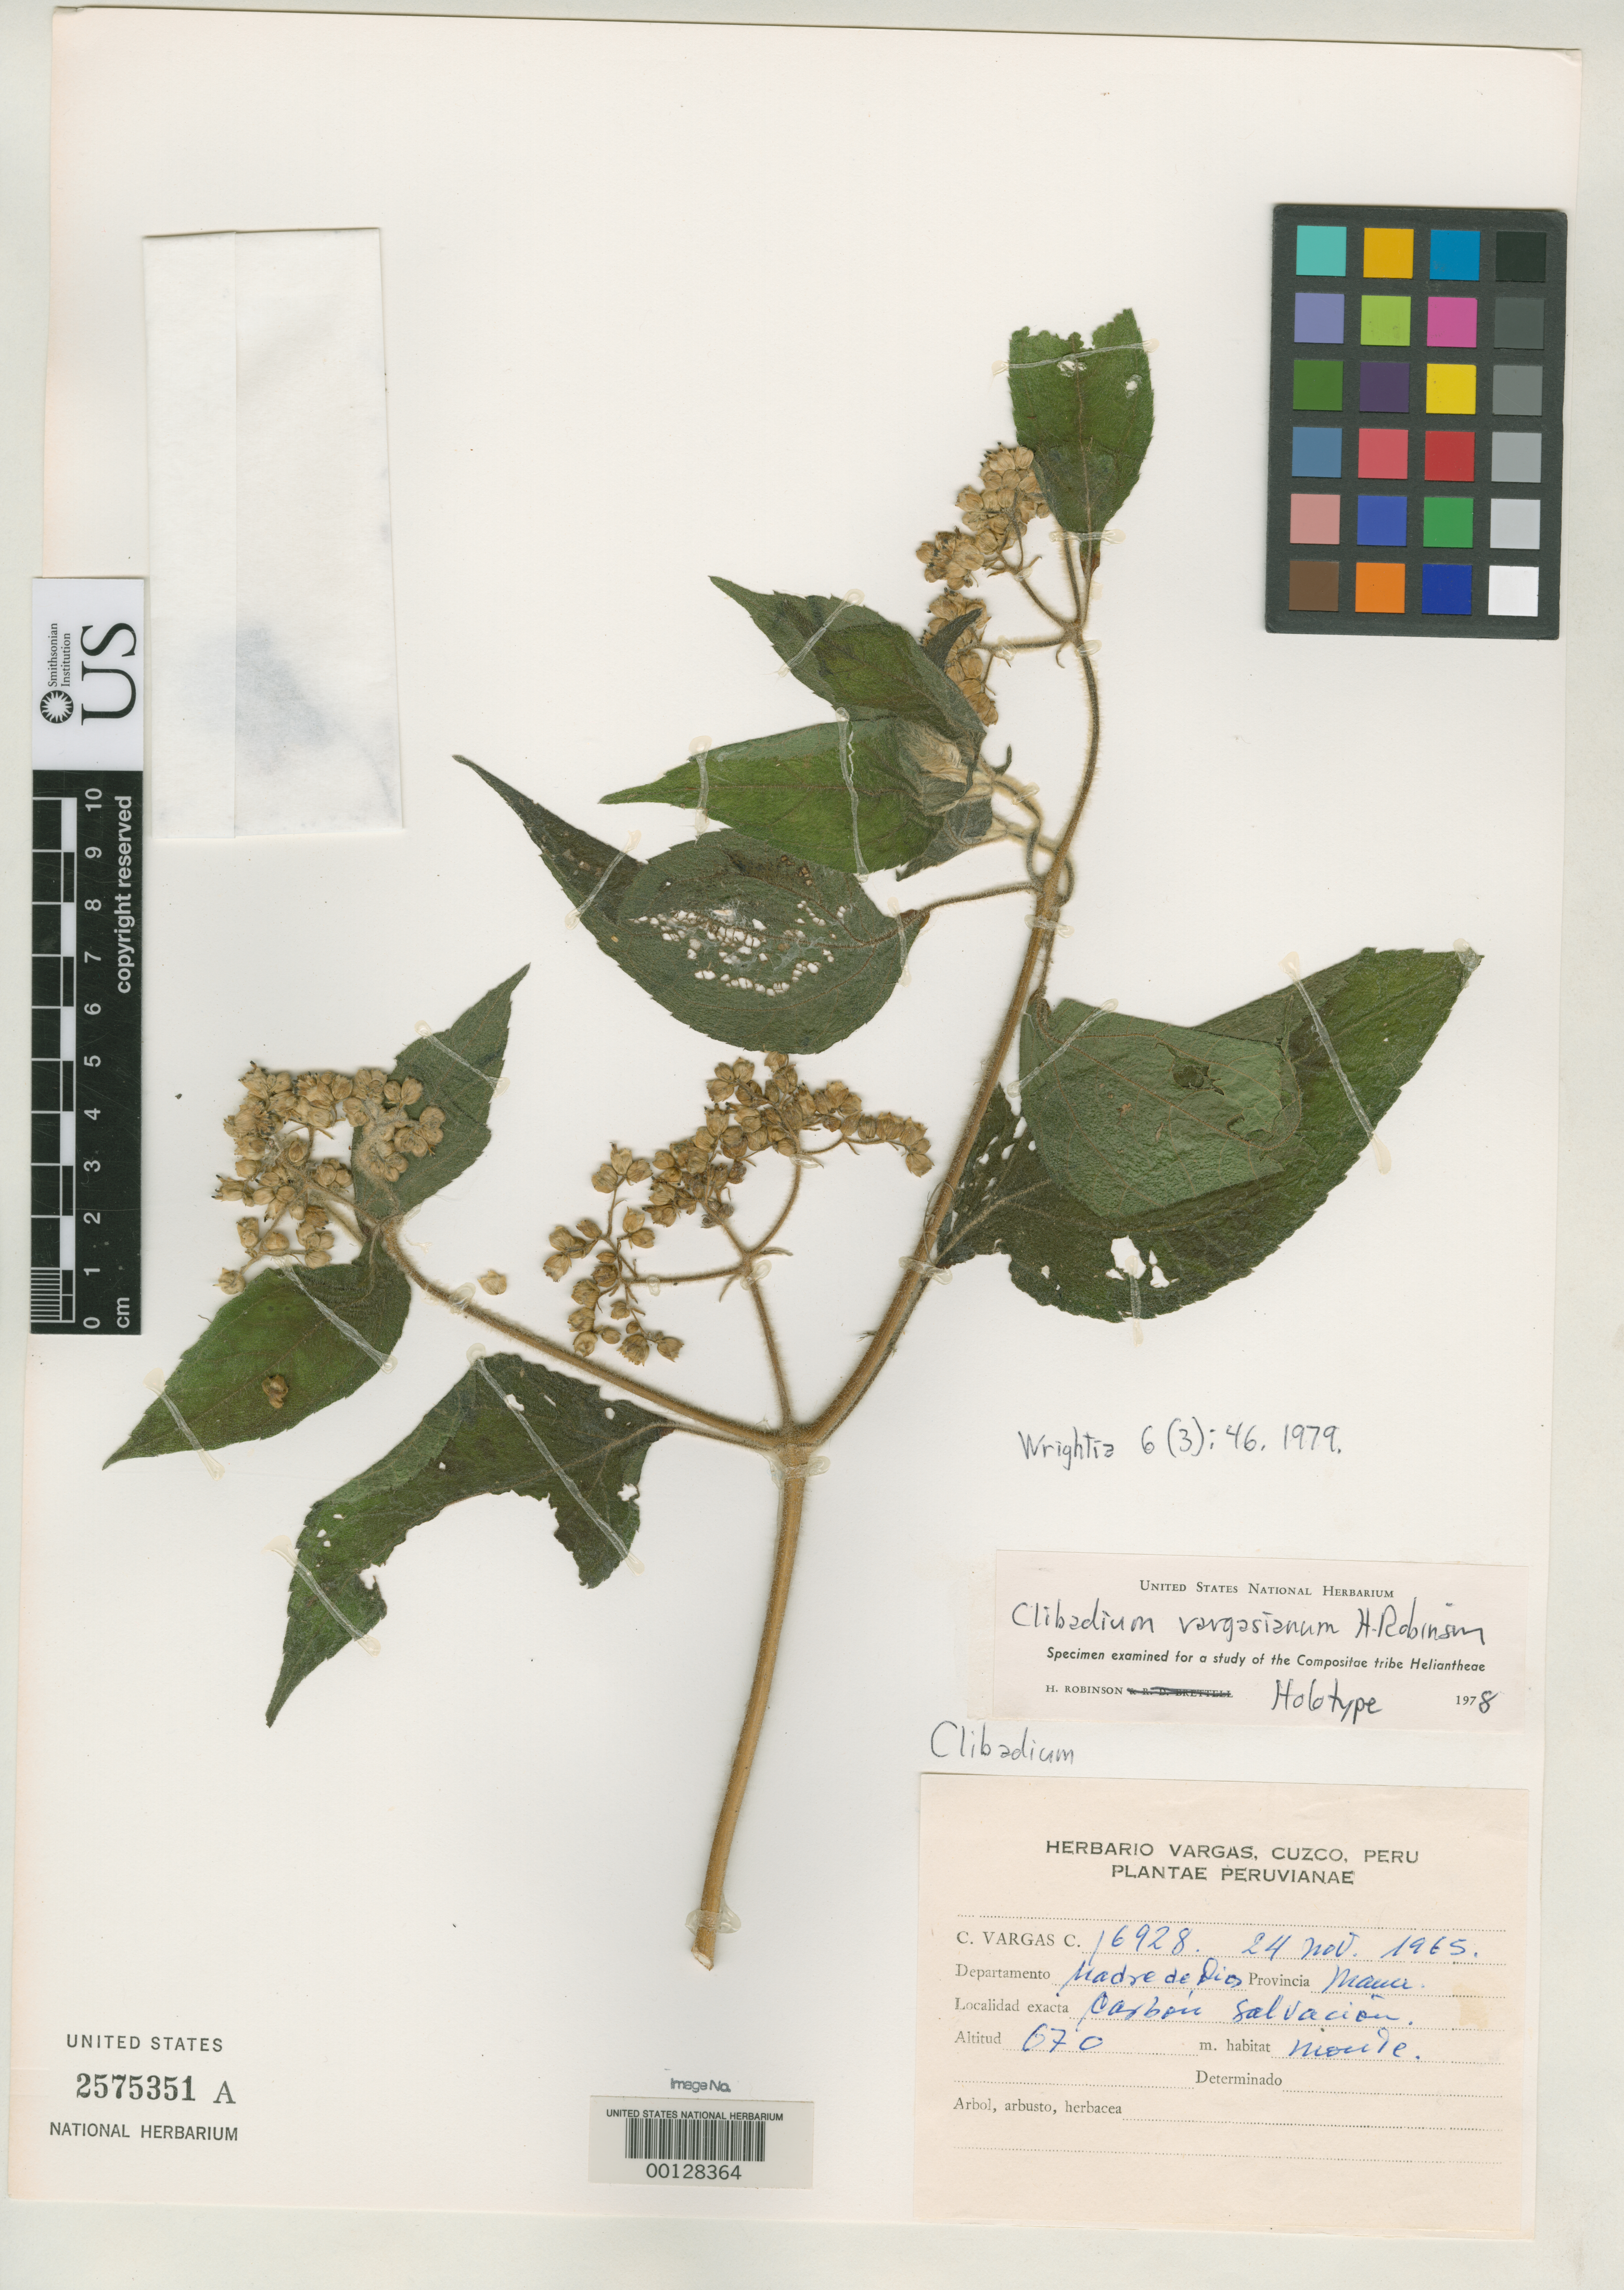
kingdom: Plantae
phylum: Tracheophyta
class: Magnoliopsida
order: Asterales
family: Asteraceae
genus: Clibadium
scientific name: Clibadium vargasianum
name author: H. Rob.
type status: Holotype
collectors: C. Vargas C.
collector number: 16928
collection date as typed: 24 Nov 1965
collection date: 1965-11-24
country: Peru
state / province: Madre de Dios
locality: Carbon Salvacion.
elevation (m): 670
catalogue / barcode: US 2575351A